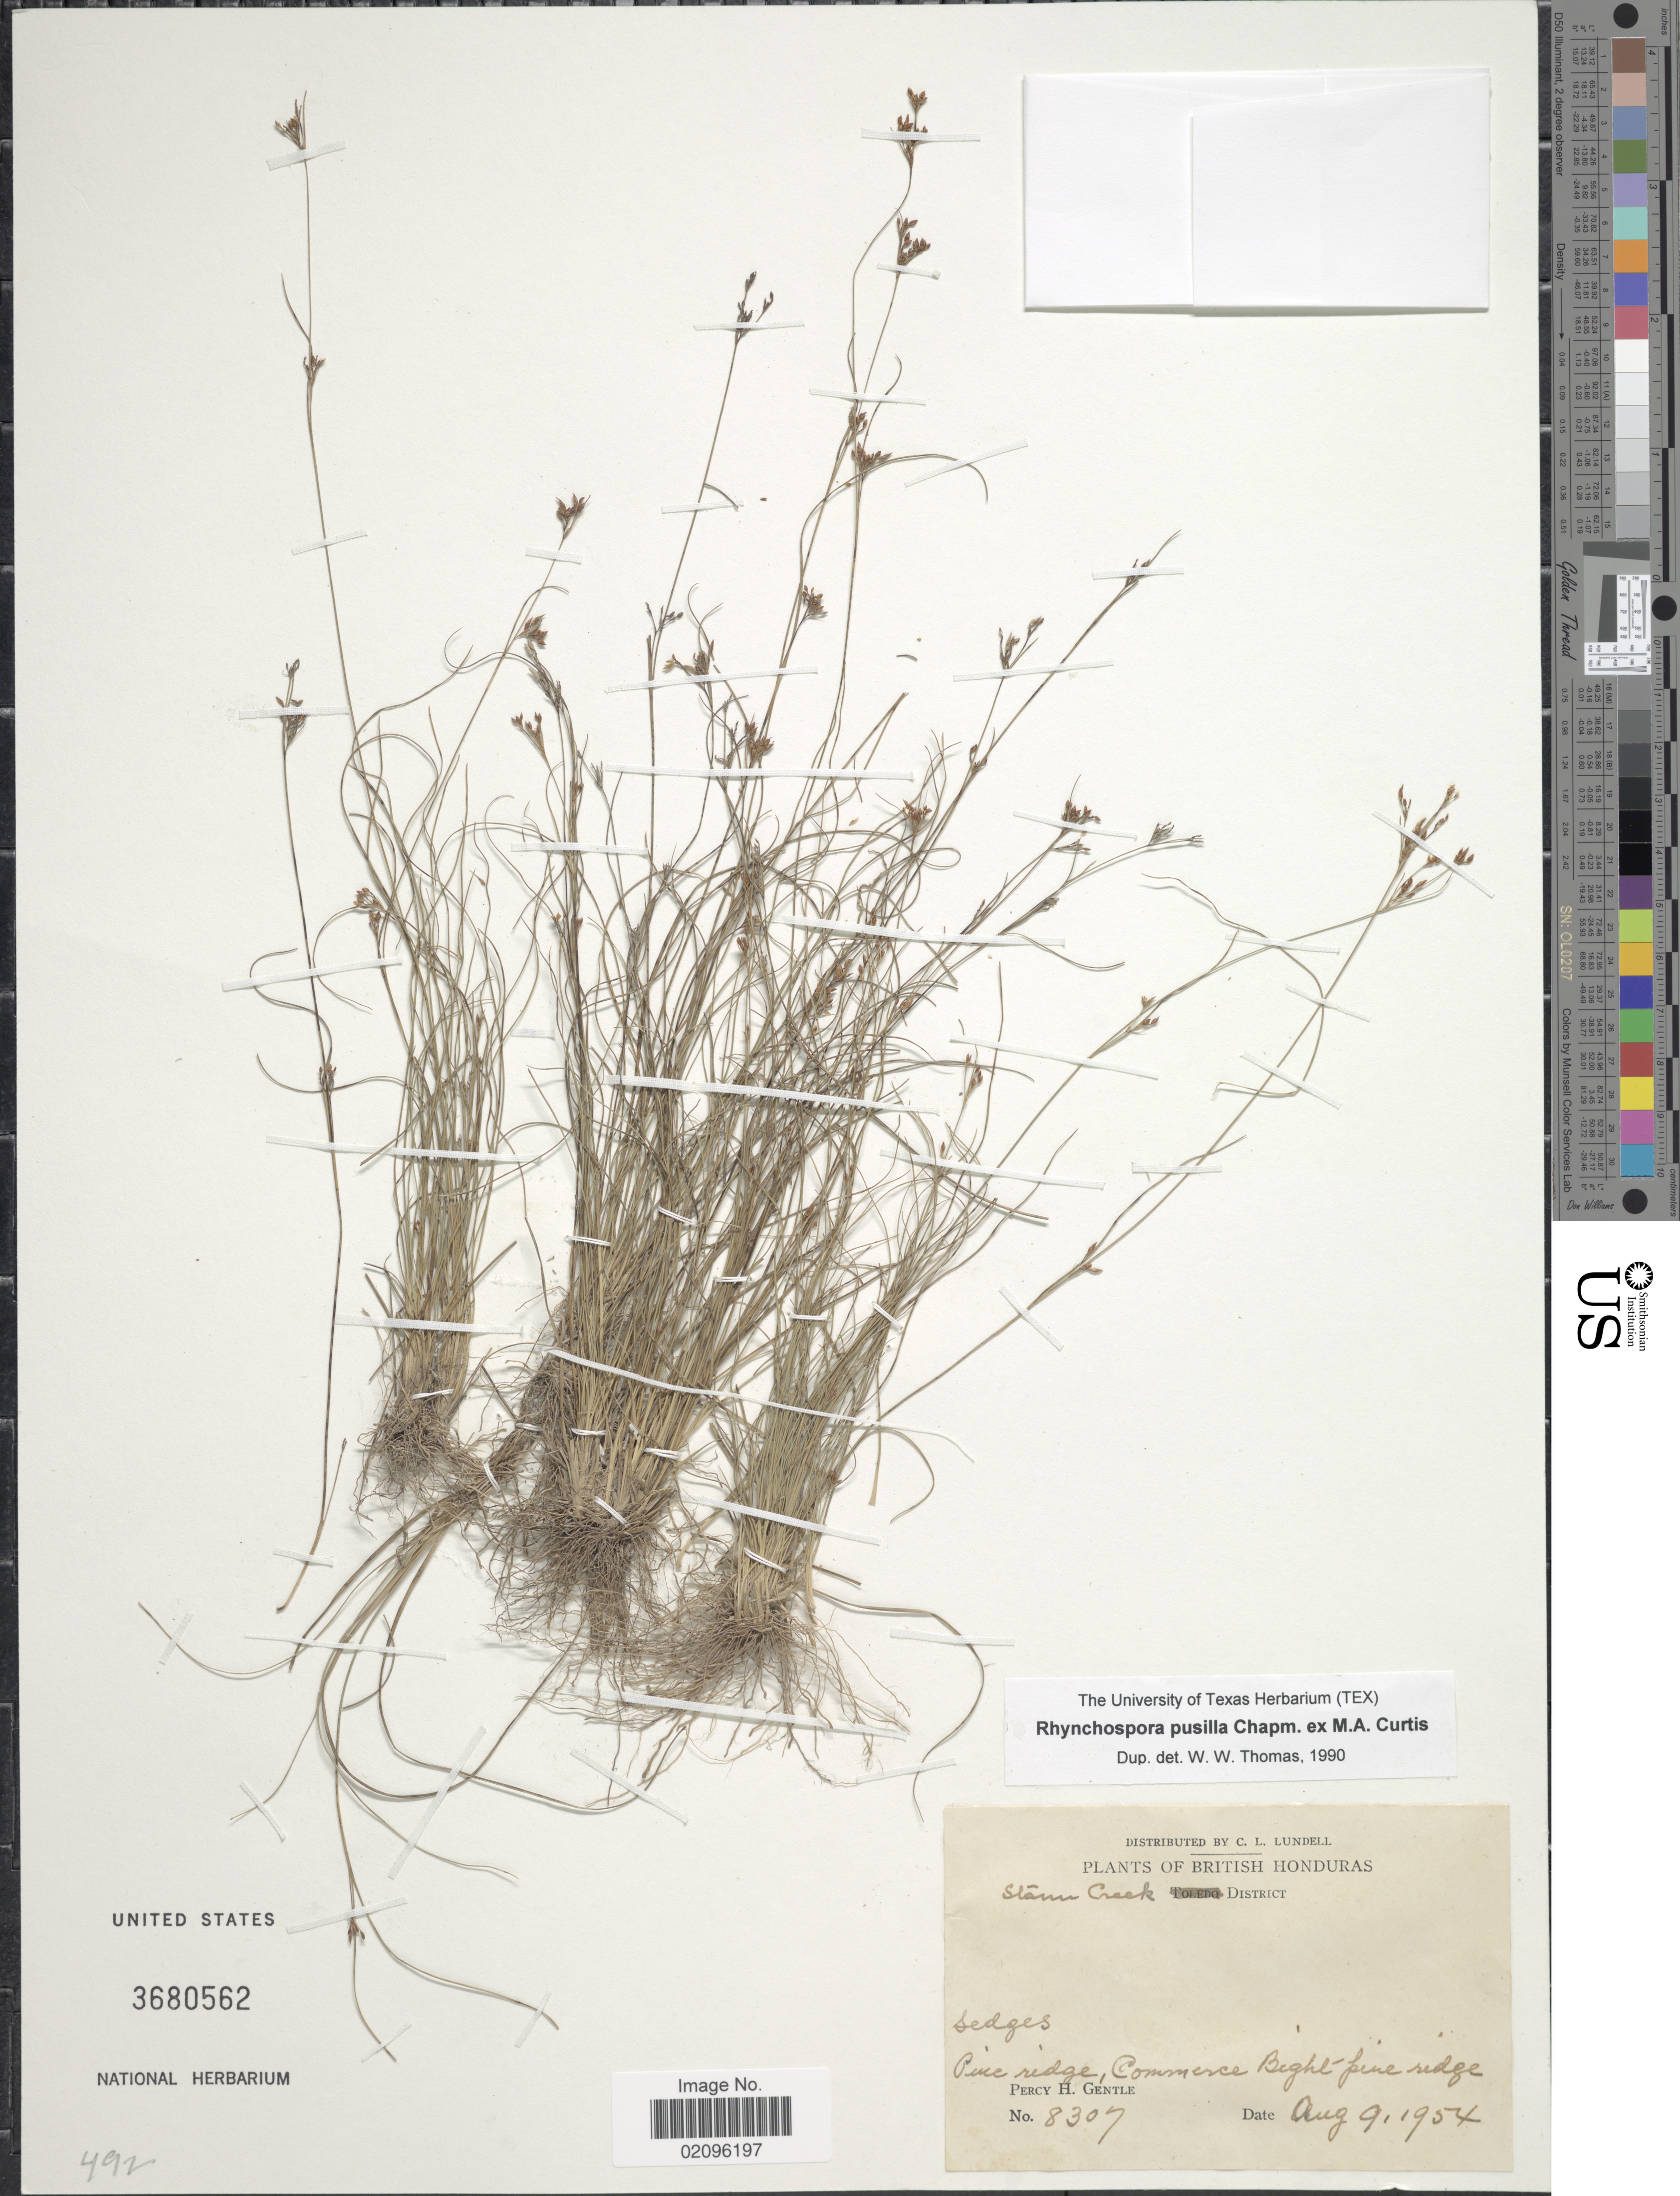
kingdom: Plantae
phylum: Tracheophyta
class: Liliopsida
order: Poales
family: Cyperaceae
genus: Rhynchospora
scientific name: Rhynchospora intermixta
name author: C. Wright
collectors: P. H. Gentle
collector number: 8307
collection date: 1954-08-09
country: Belize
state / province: Stann Creek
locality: British Honduras, sedges, Pine ridge, Commerce Bight-pine ridge.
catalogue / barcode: US 3680562